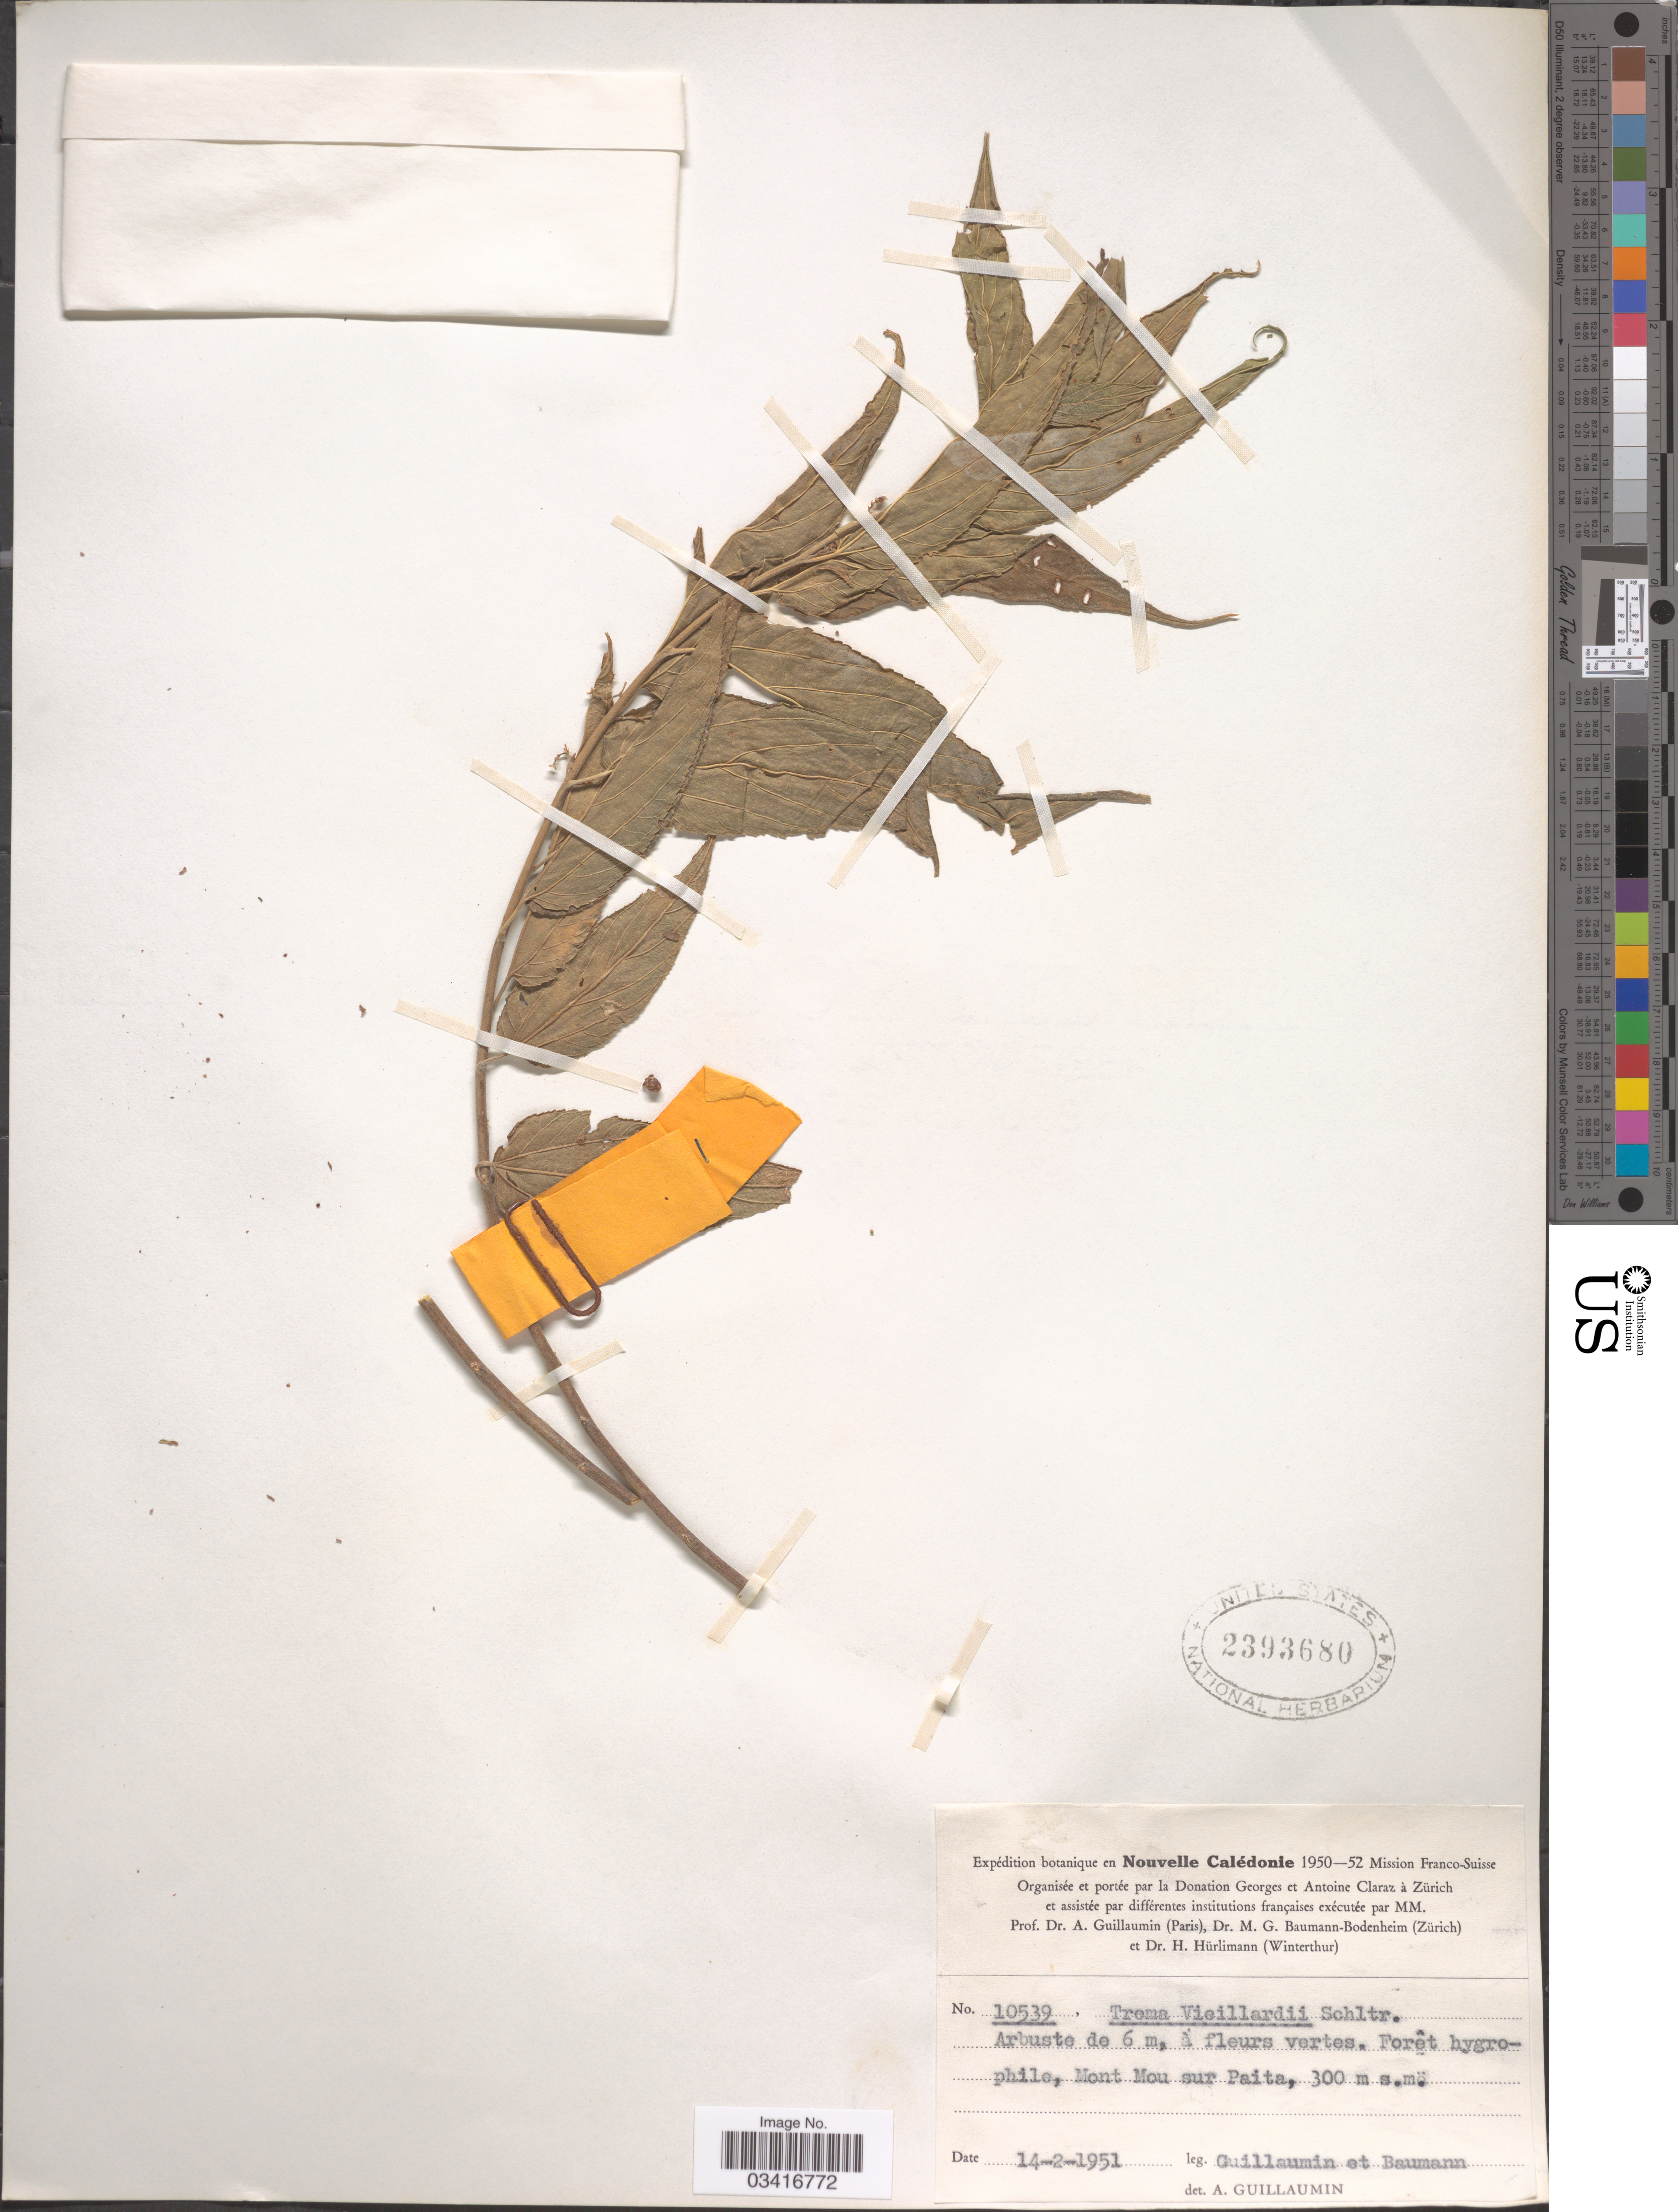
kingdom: Plantae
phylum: Tracheophyta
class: Magnoliopsida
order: Rosales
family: Cannabaceae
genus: Trema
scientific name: Trema vieillardii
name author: (Planch.) Schltr.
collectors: A. Guillaumin & M. Baumann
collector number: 10539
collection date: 1951-02-14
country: New Caledonia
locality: Nouvelle Calédonie. Forêt hygrophile, Mont Mou sur Paita.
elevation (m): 300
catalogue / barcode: US 2393680